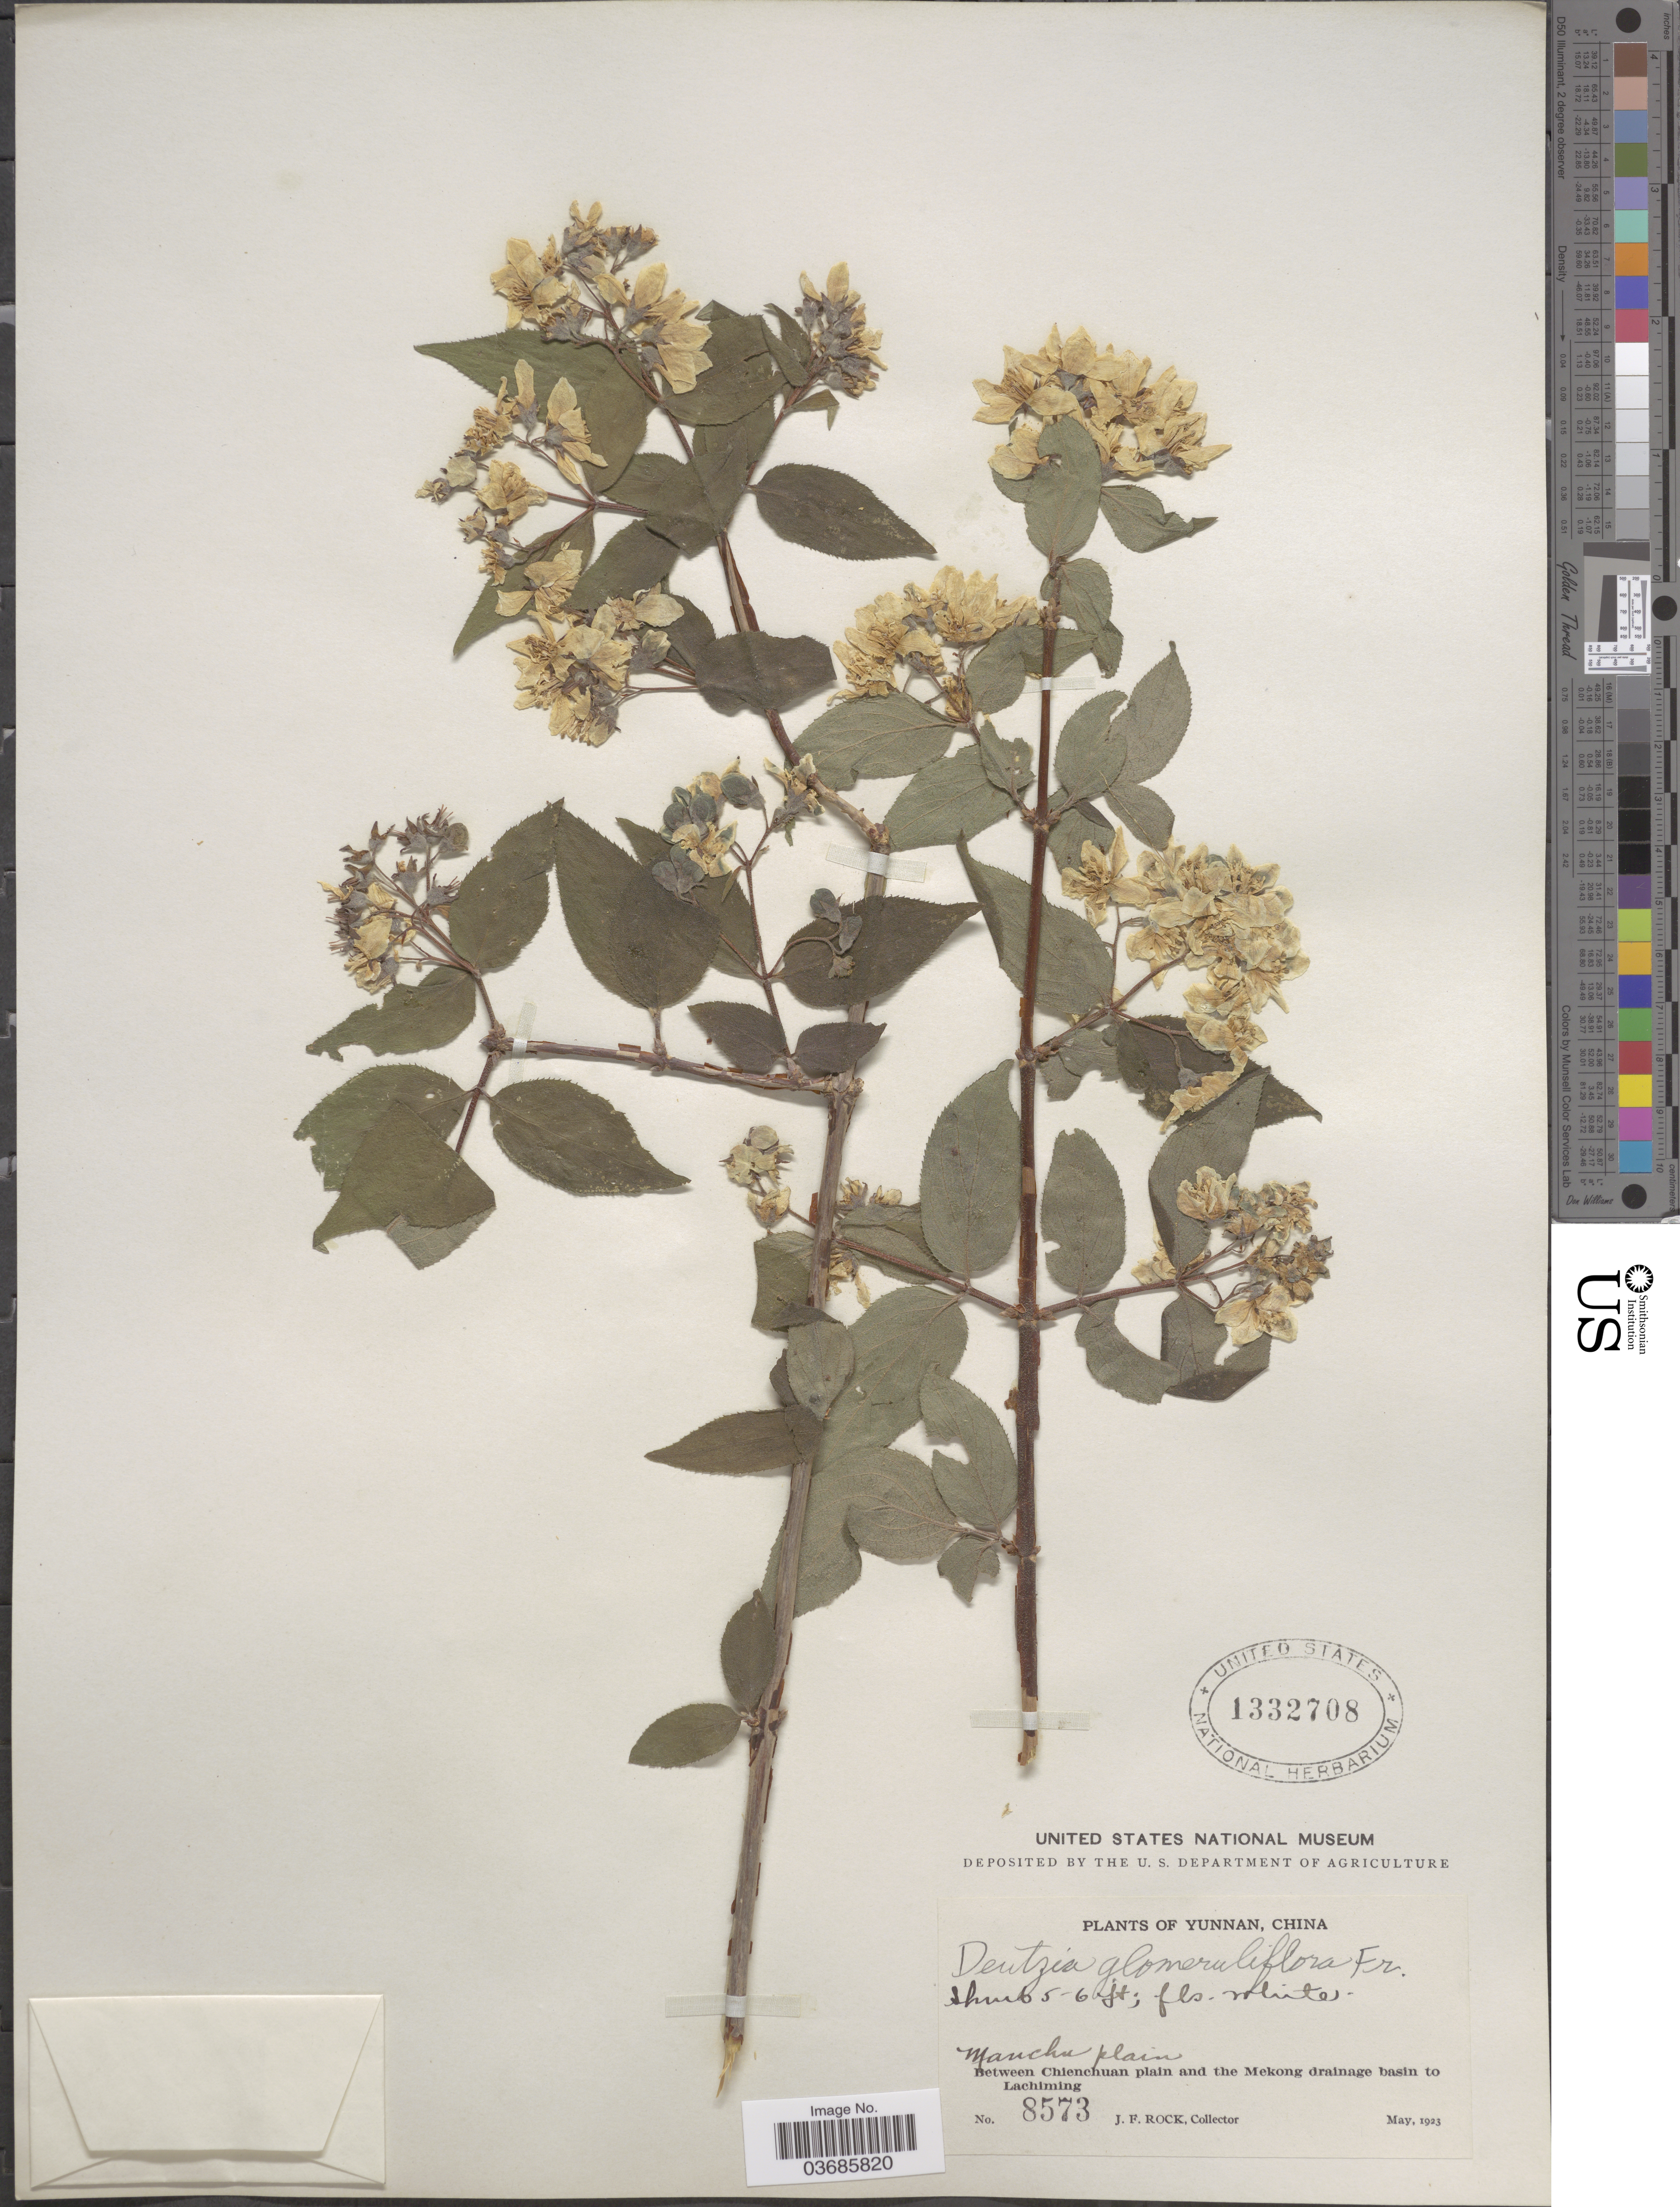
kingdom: Plantae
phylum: Tracheophyta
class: Magnoliopsida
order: Cornales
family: Hydrangeaceae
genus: Deutzia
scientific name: Deutzia glomeruliflora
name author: Franch.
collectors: J. Rock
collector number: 8573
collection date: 1923-05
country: China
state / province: Yunnan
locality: Manchu plain. Between Chienchuan plain and the Mekong drainage basin to Lachiming.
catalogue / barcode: US 1332708